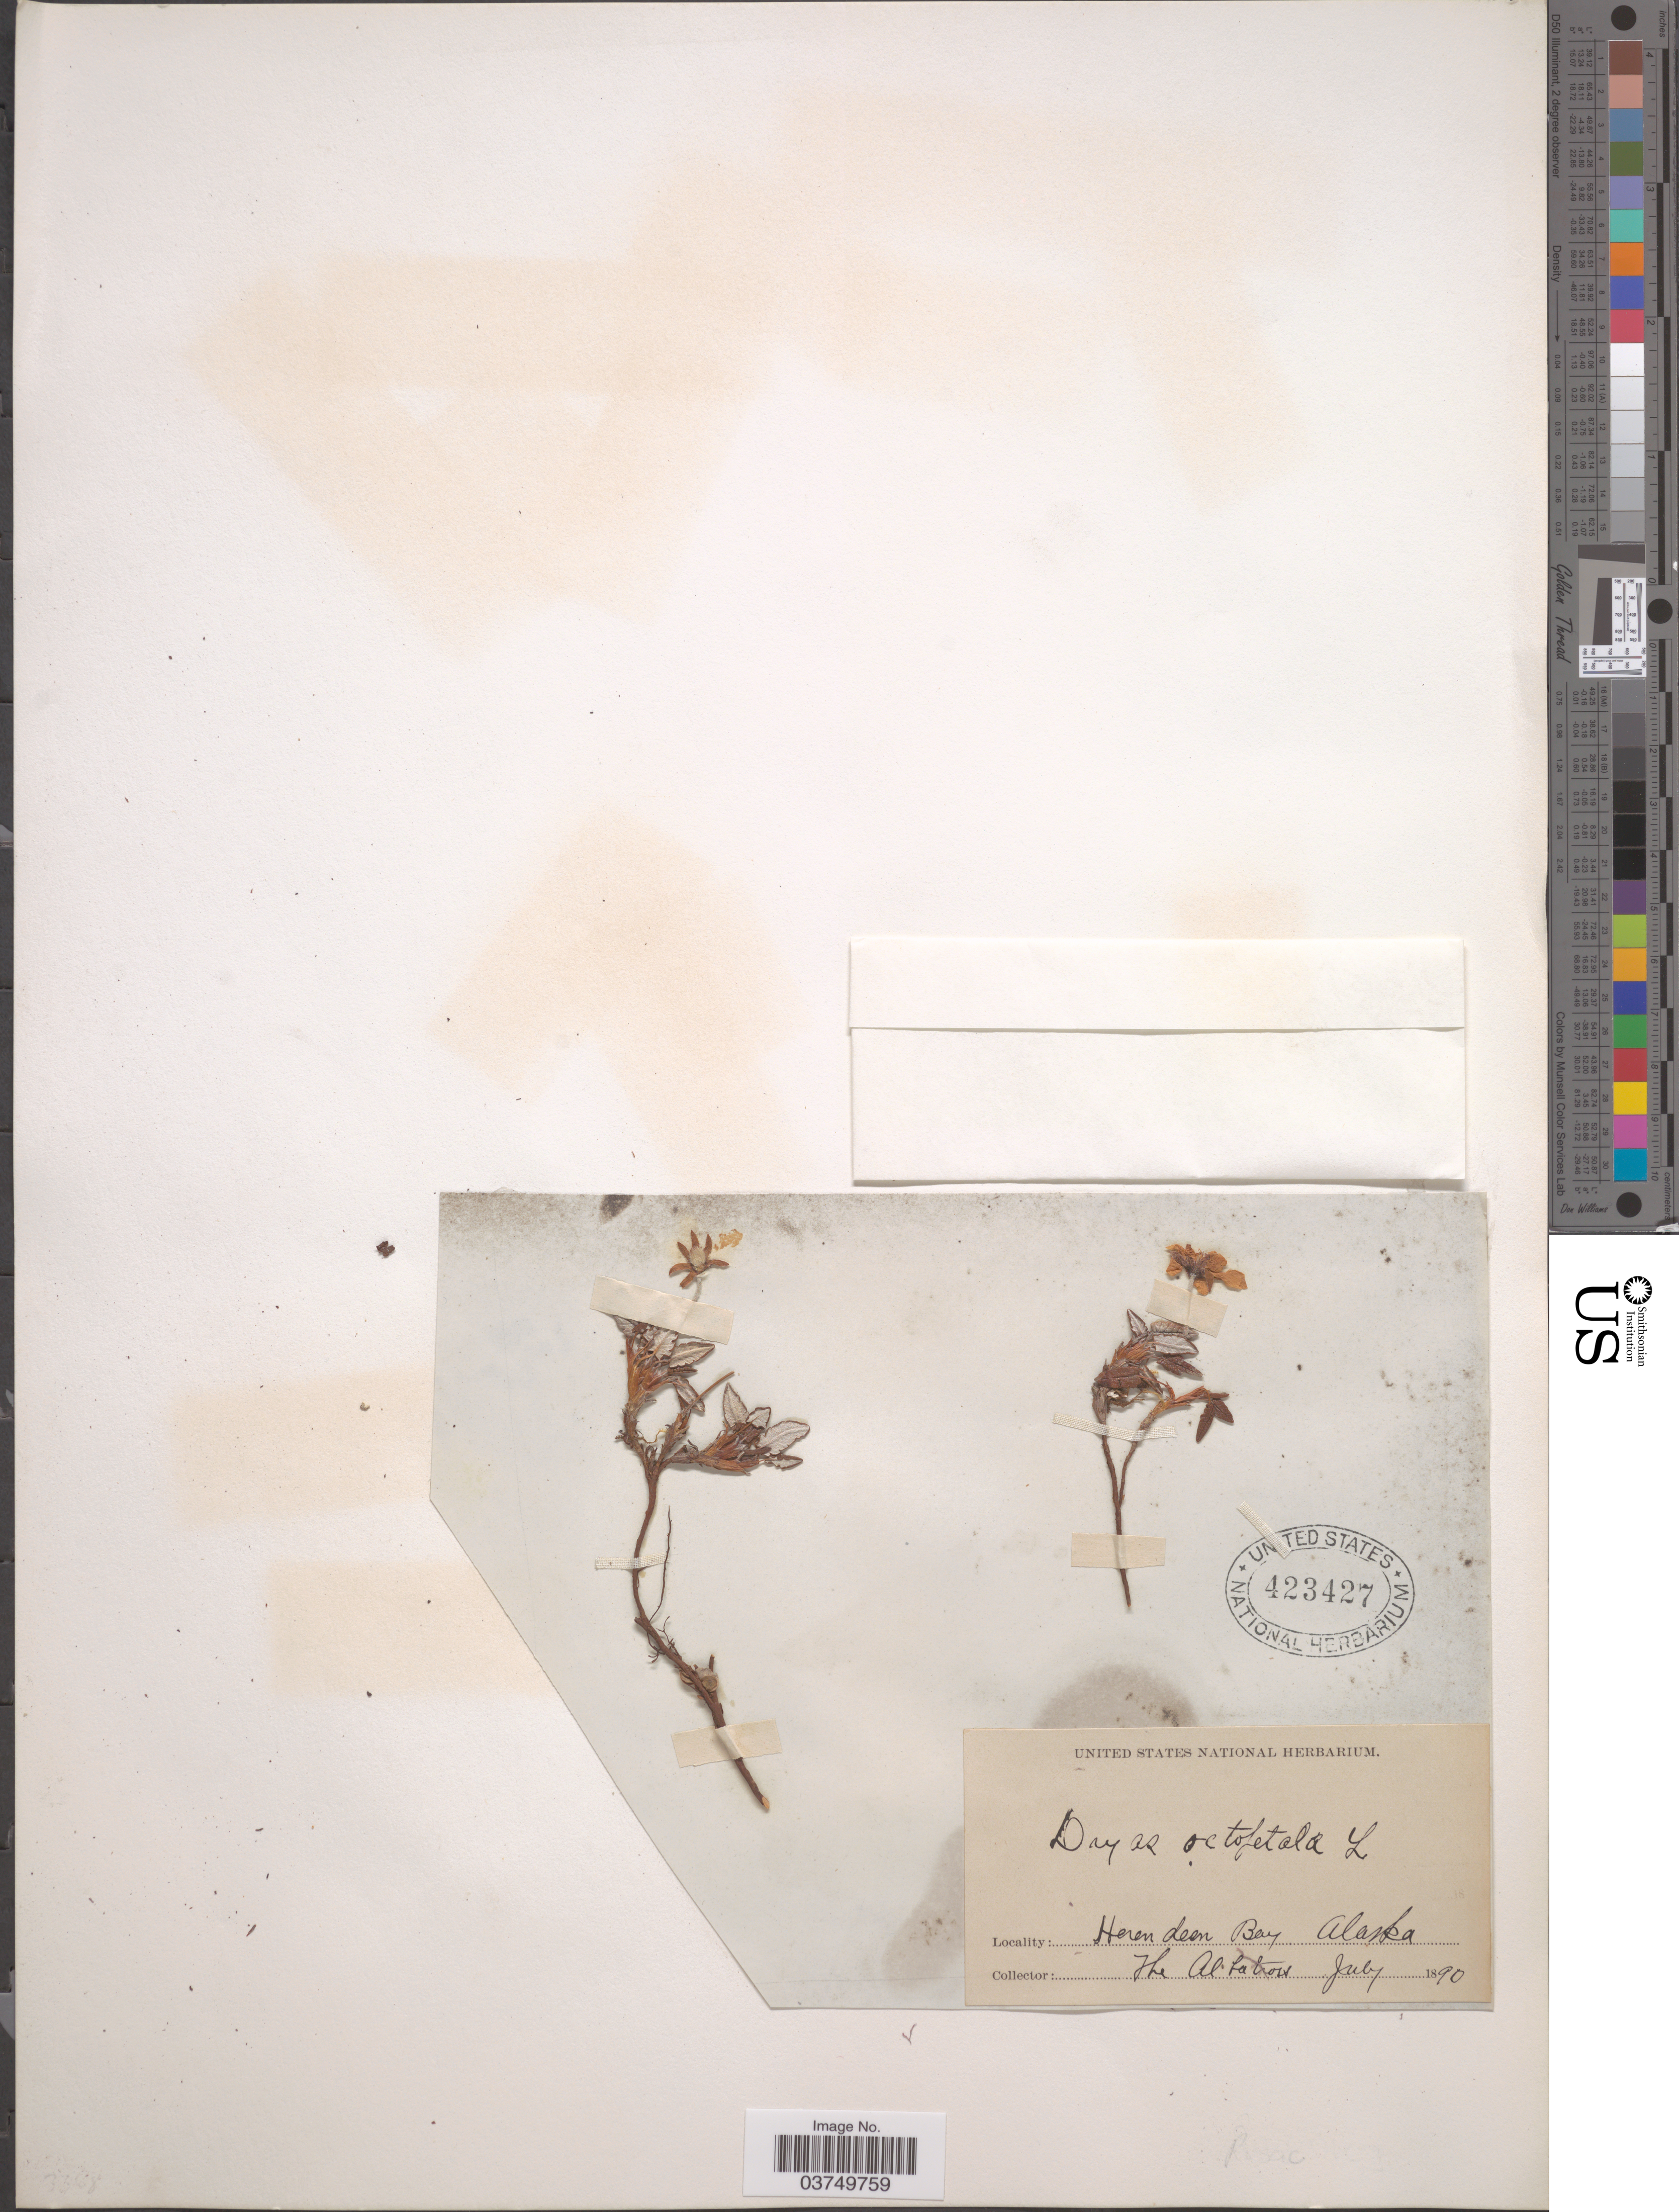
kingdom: Plantae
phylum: Tracheophyta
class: Magnoliopsida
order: Rosales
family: Rosaceae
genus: Dryas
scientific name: Dryas octopetala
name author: L.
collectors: "The Albatross"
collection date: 1890-07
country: United States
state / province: Alaska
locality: Herendeen Bay.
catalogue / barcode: US 423427